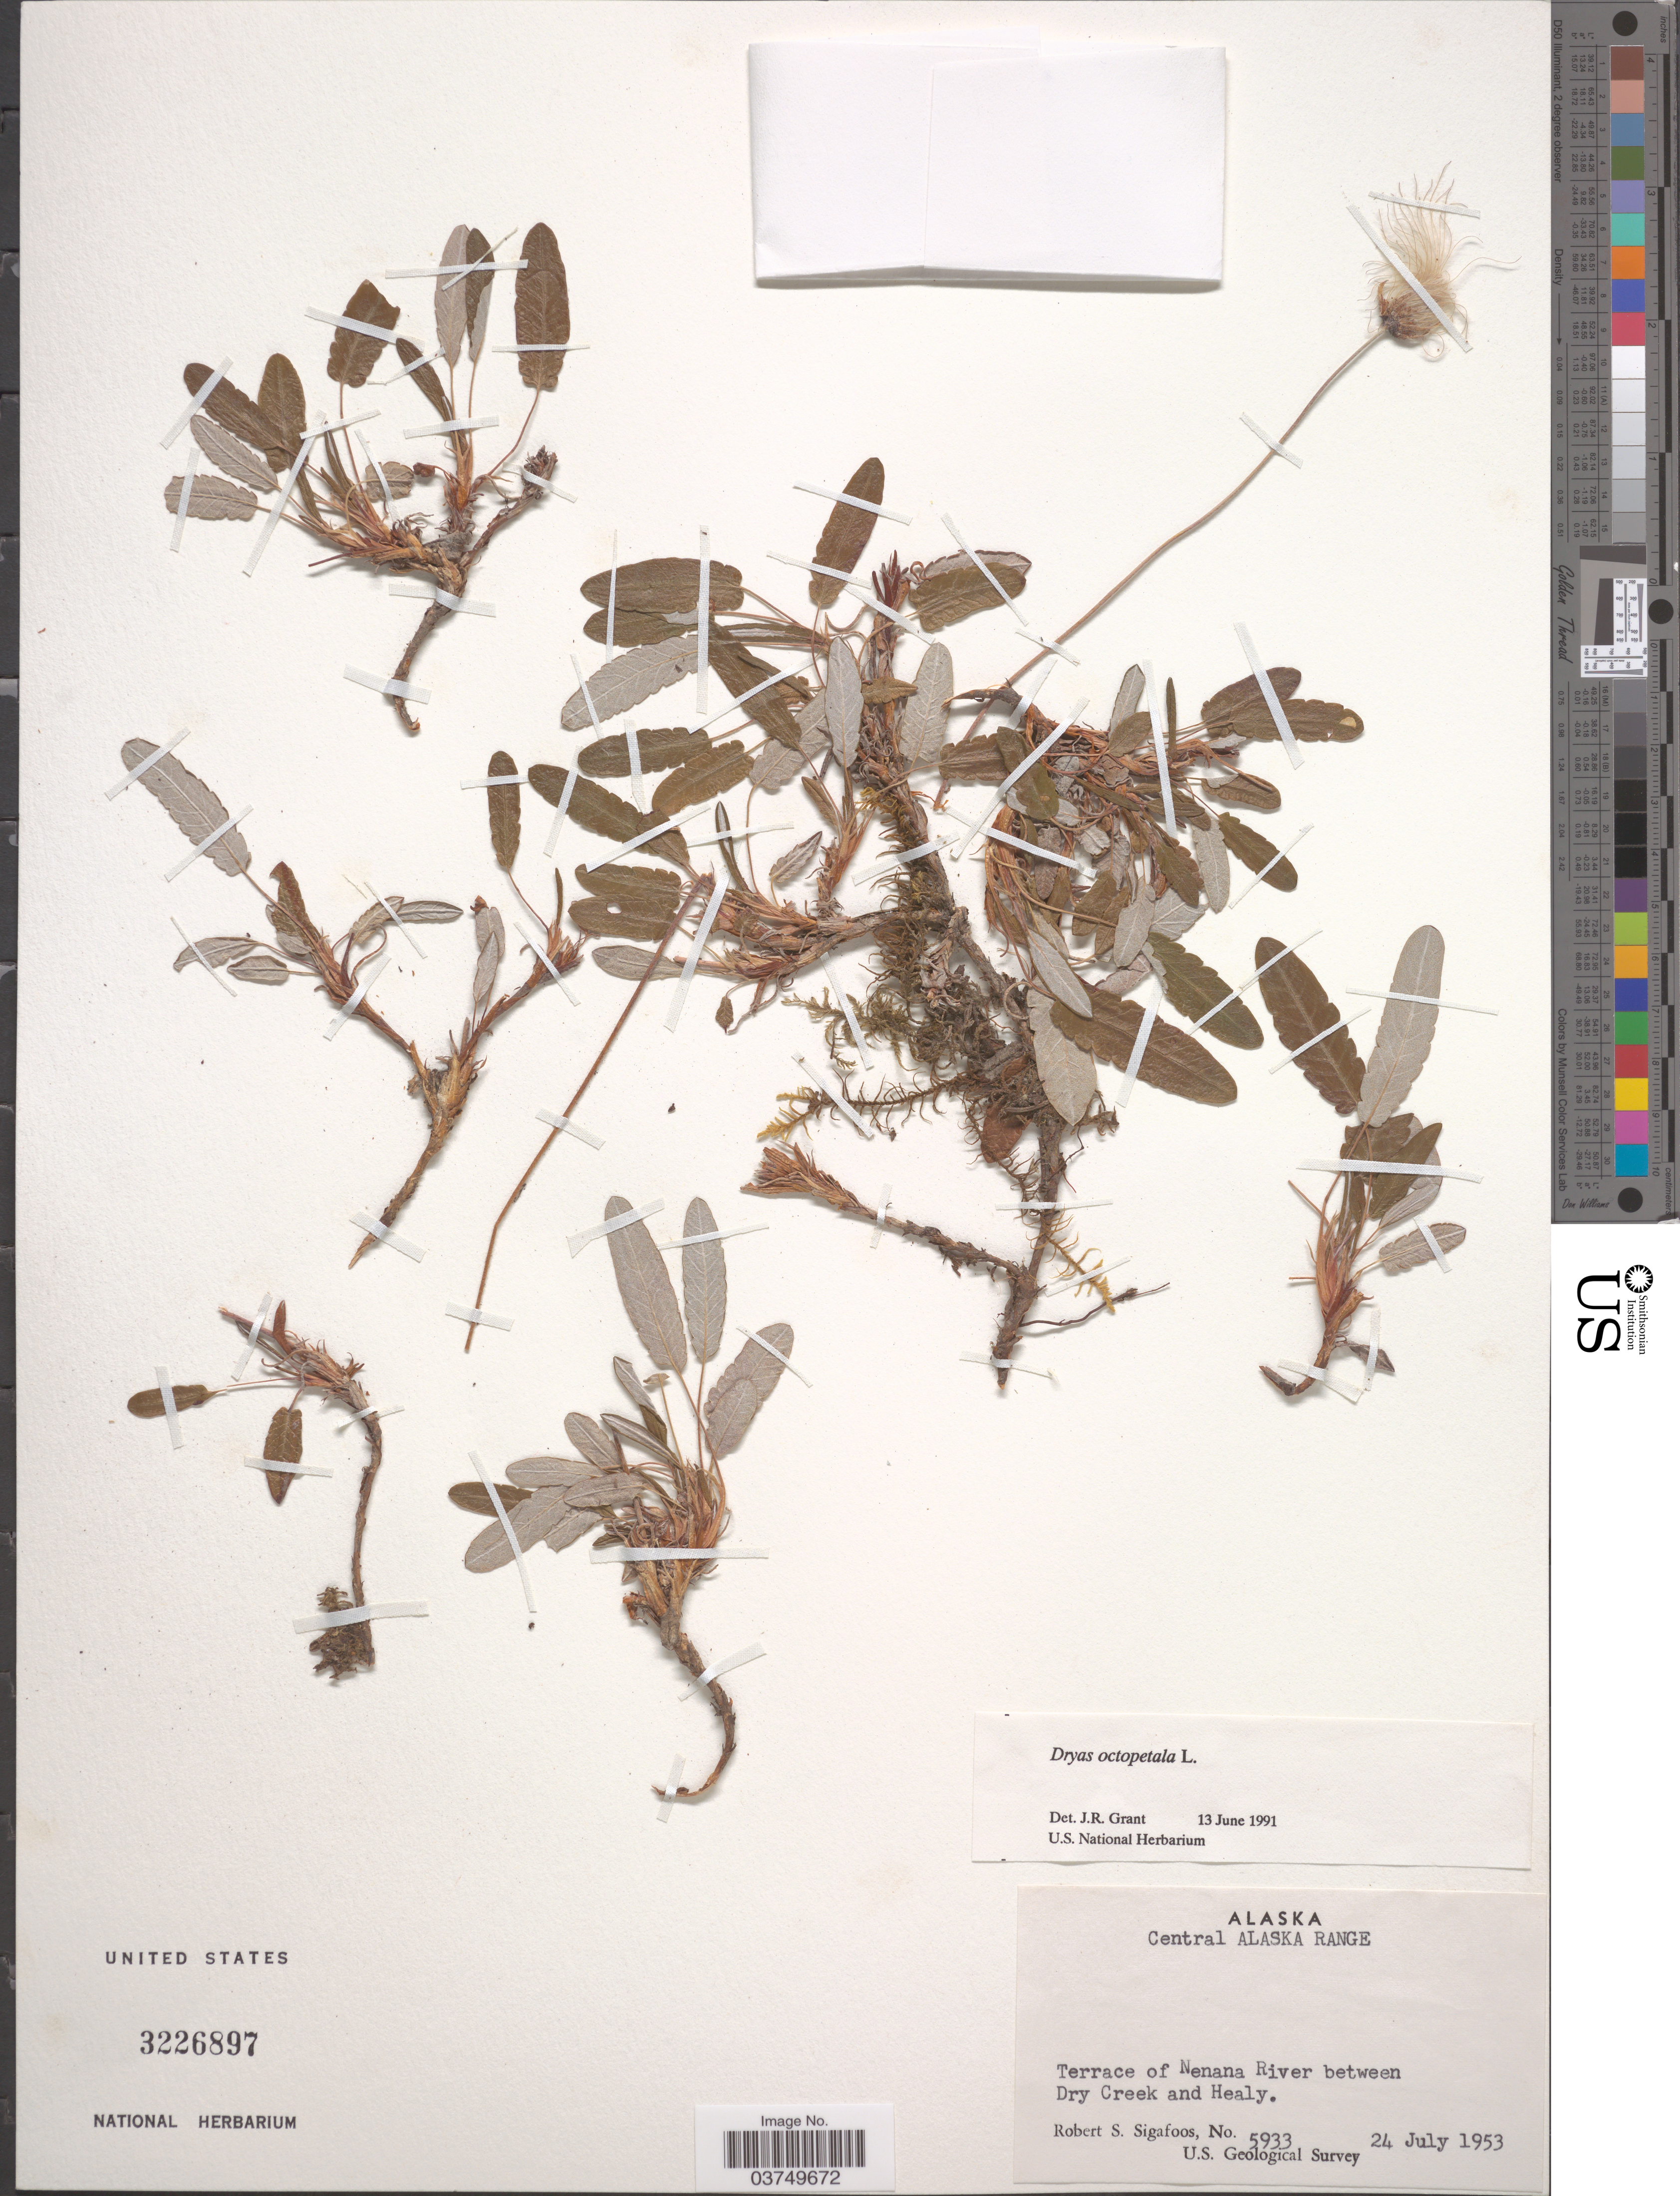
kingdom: Plantae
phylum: Tracheophyta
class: Magnoliopsida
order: Rosales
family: Rosaceae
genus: Dryas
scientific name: Dryas octopetala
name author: L.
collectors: R. Sigafoos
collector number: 5933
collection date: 1953-07-24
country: United States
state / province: Alaska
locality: Central Alaska Range. Terrace of Nenana River between Dry Creek and Healy.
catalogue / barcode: US 3226897